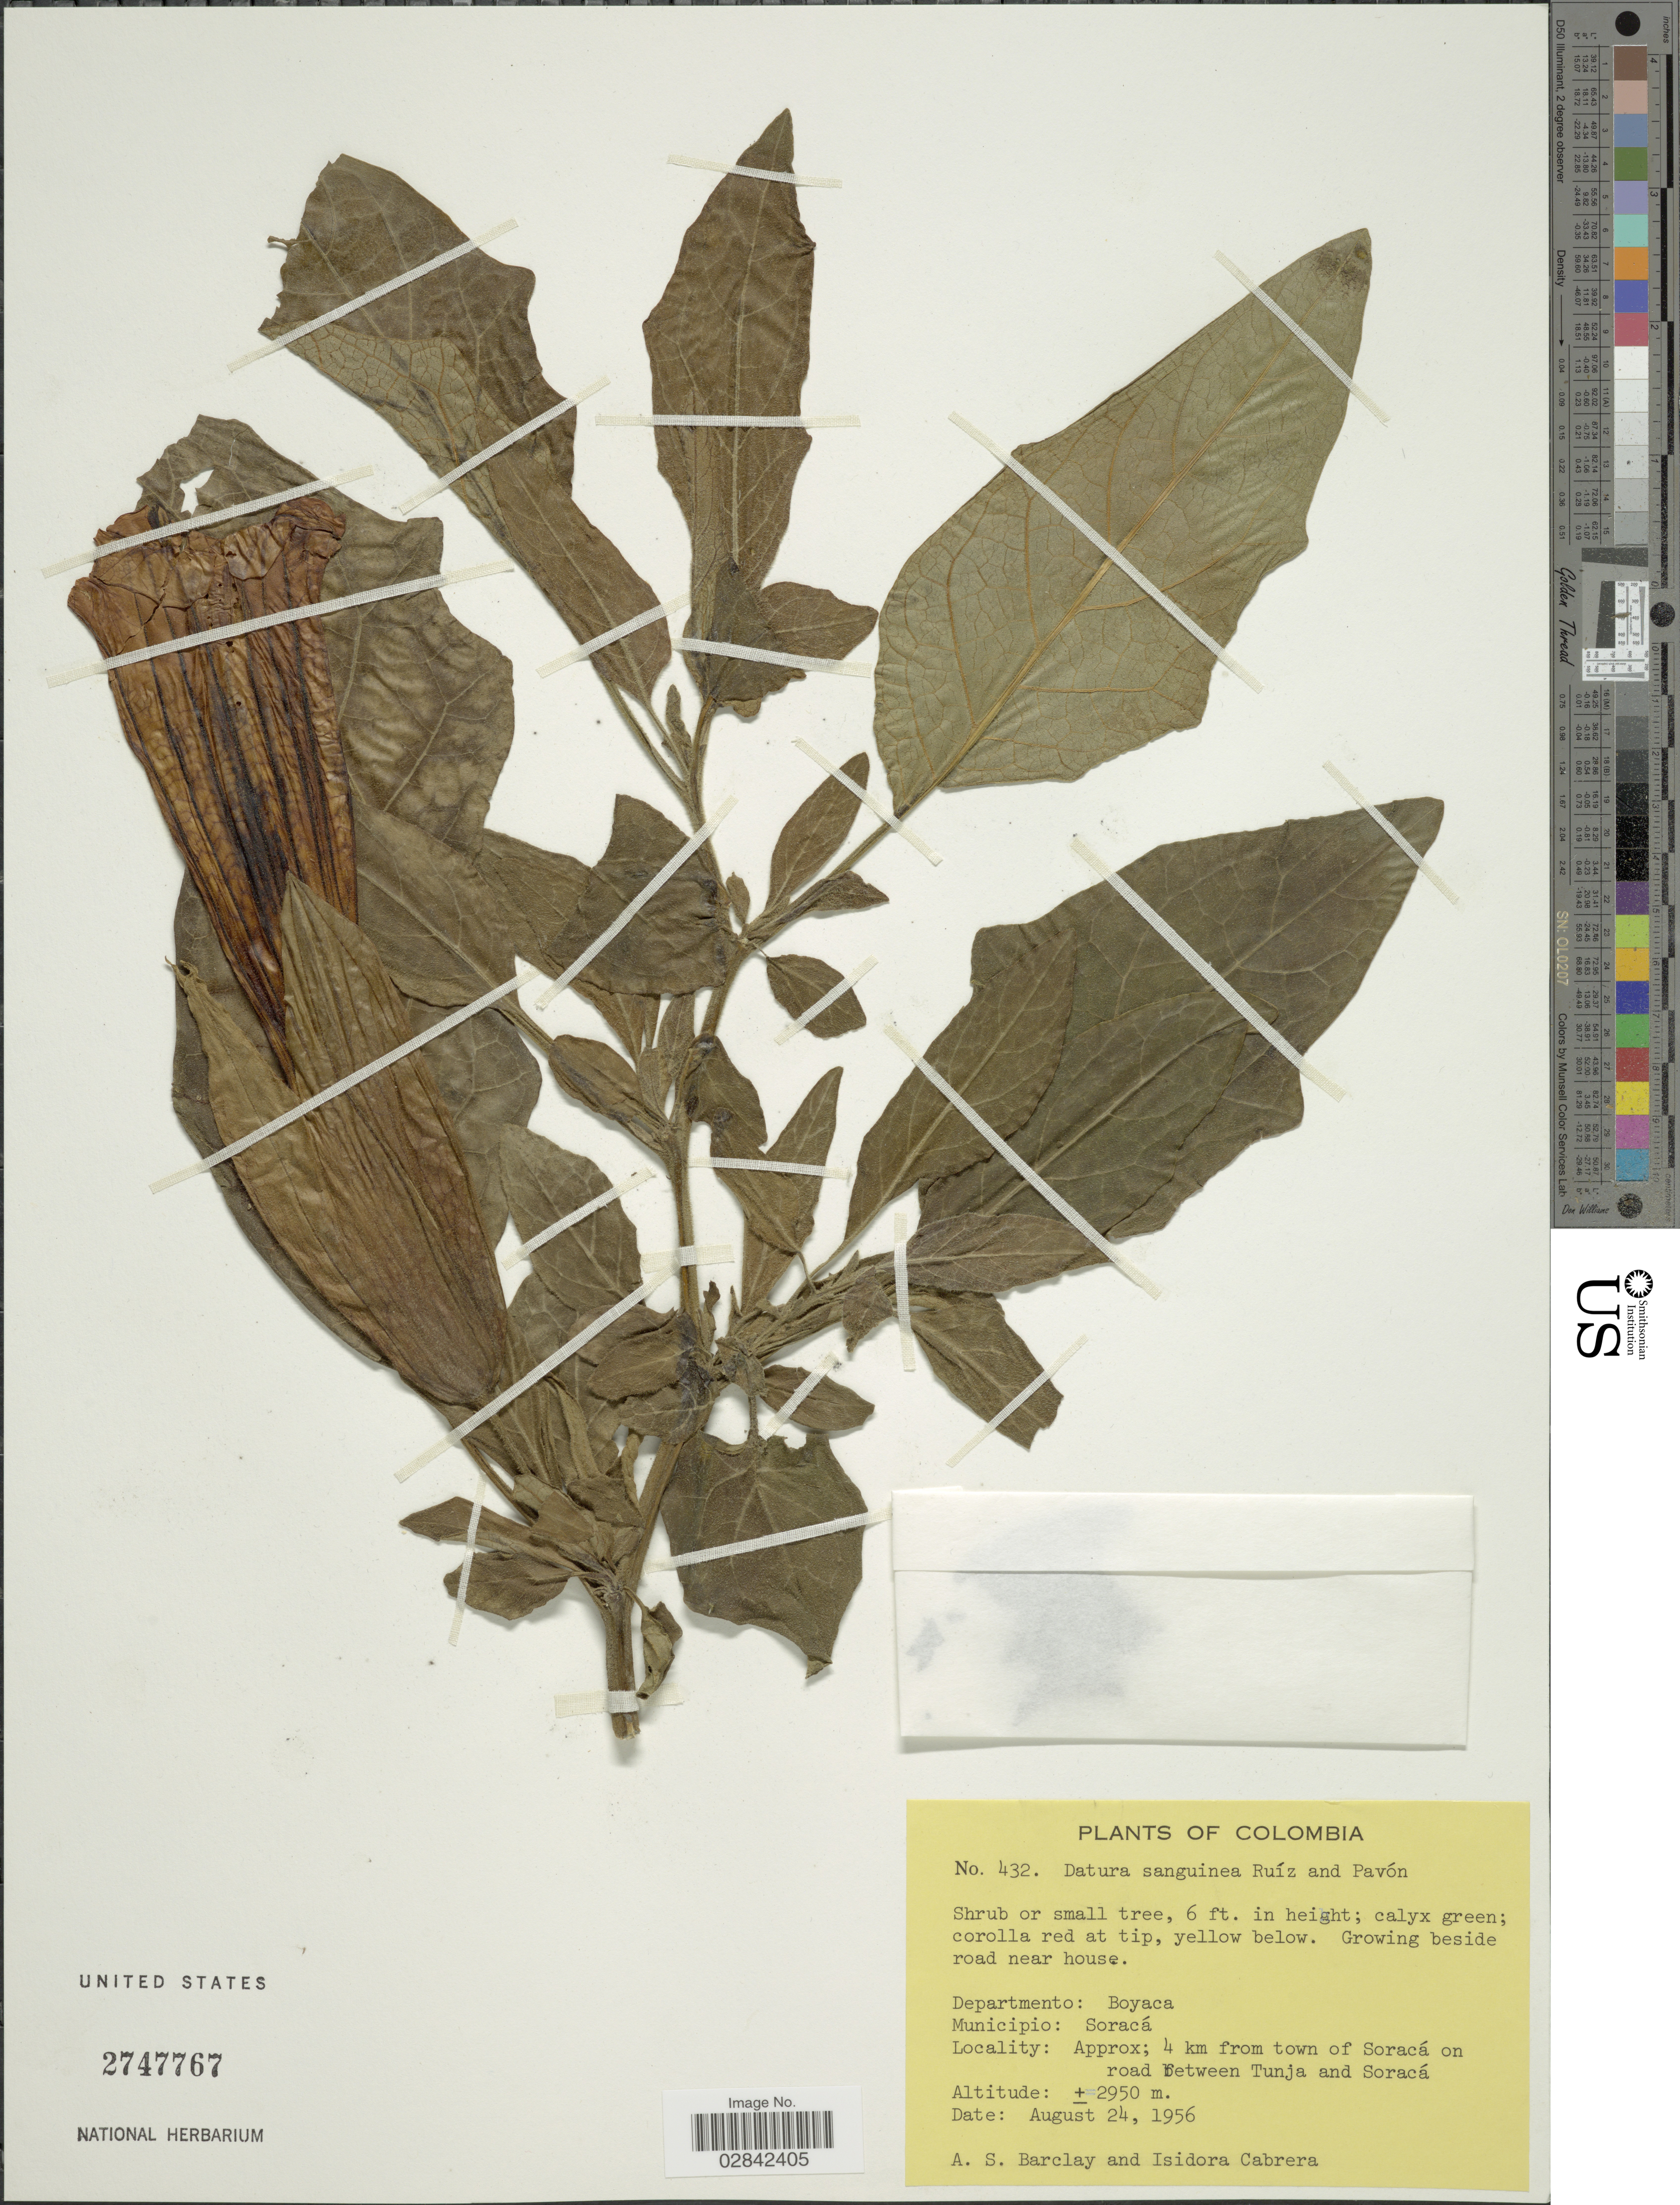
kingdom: Plantae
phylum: Tracheophyta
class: Magnoliopsida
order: Solanales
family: Solanaceae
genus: Brugmansia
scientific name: Brugmansia sanguinea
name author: (Ruiz & Pav.) D. Don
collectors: A. S. Barclay & I. Cabrera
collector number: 432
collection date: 1956-08-24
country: Colombia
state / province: Boyacá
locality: Departmento: Boyaca, Municipio: Soracá, Approx; 4 km from town of Soracá, on road between Tunja to Soracá.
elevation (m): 2950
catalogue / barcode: US 2747767